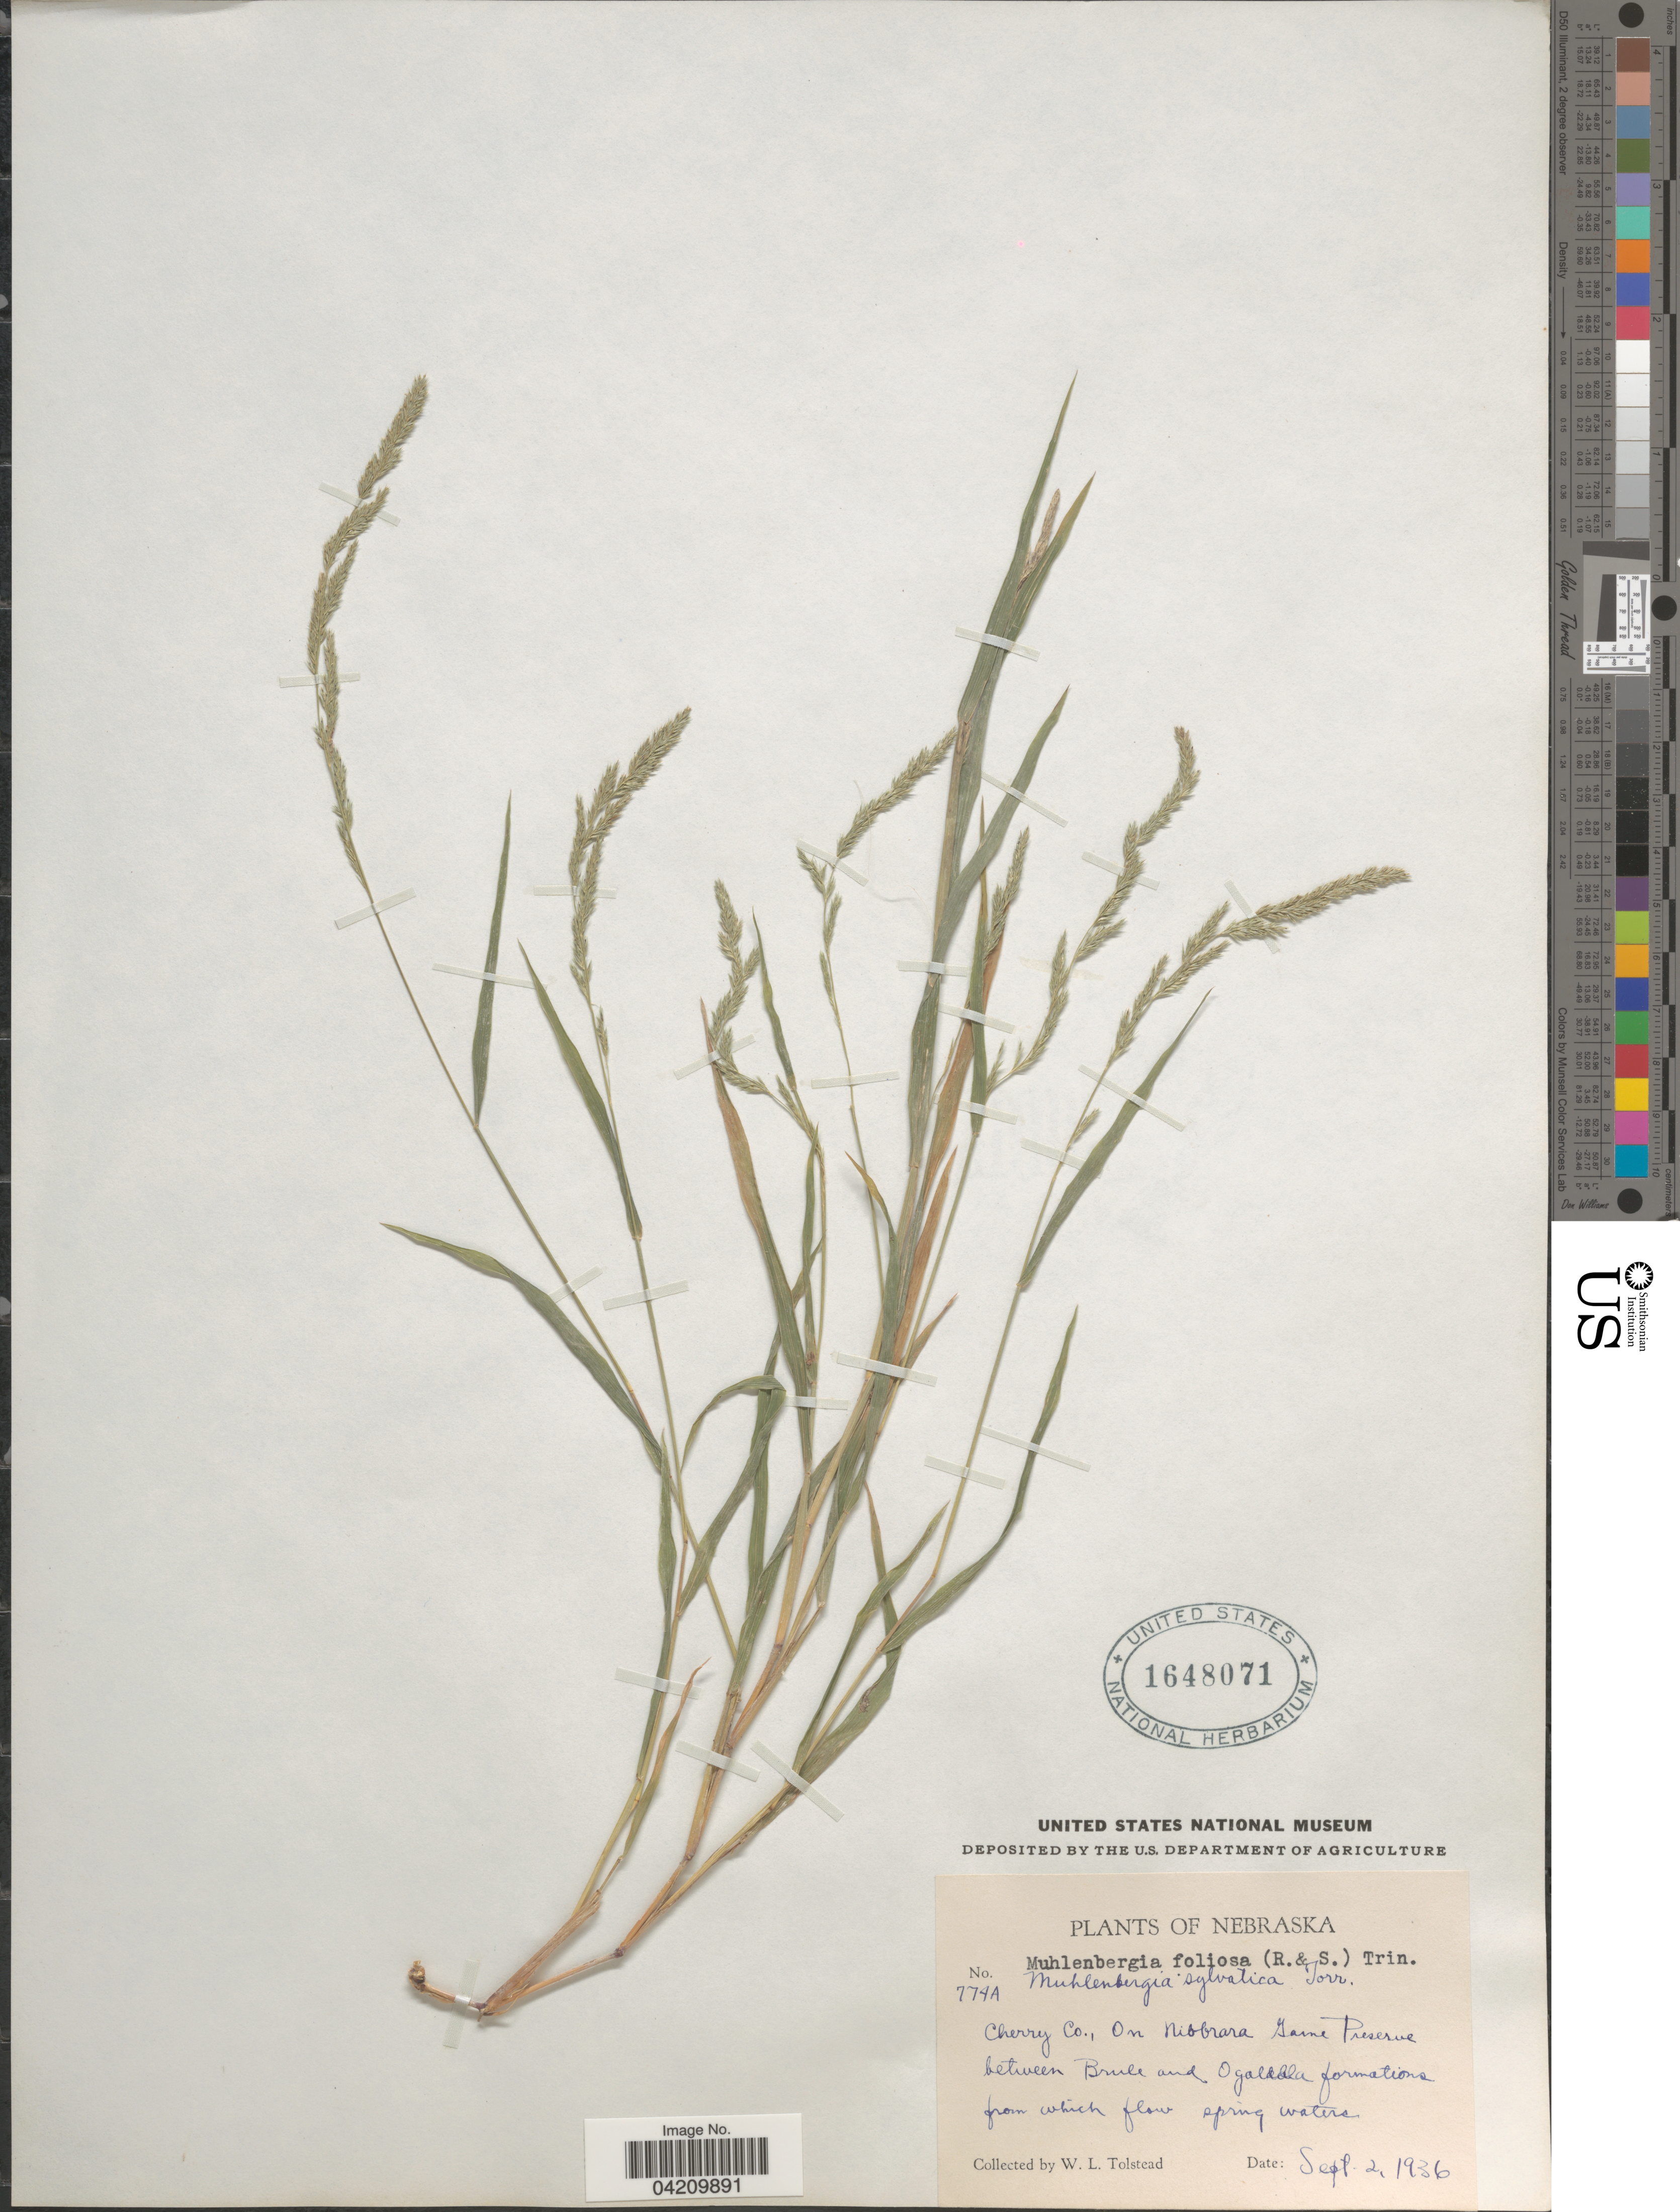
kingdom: Plantae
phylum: Tracheophyta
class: Liliopsida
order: Poales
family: Poaceae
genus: Muhlenbergia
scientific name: Muhlenbergia mexicana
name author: (L.) Trin.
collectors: W. Tolstead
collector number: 774A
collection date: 1936-09-02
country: United States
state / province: Nebraska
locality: Cherry Co., On Niobrara Game Preserve between Brule and Ogallala formations from which flow spring waters.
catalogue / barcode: US 1648071